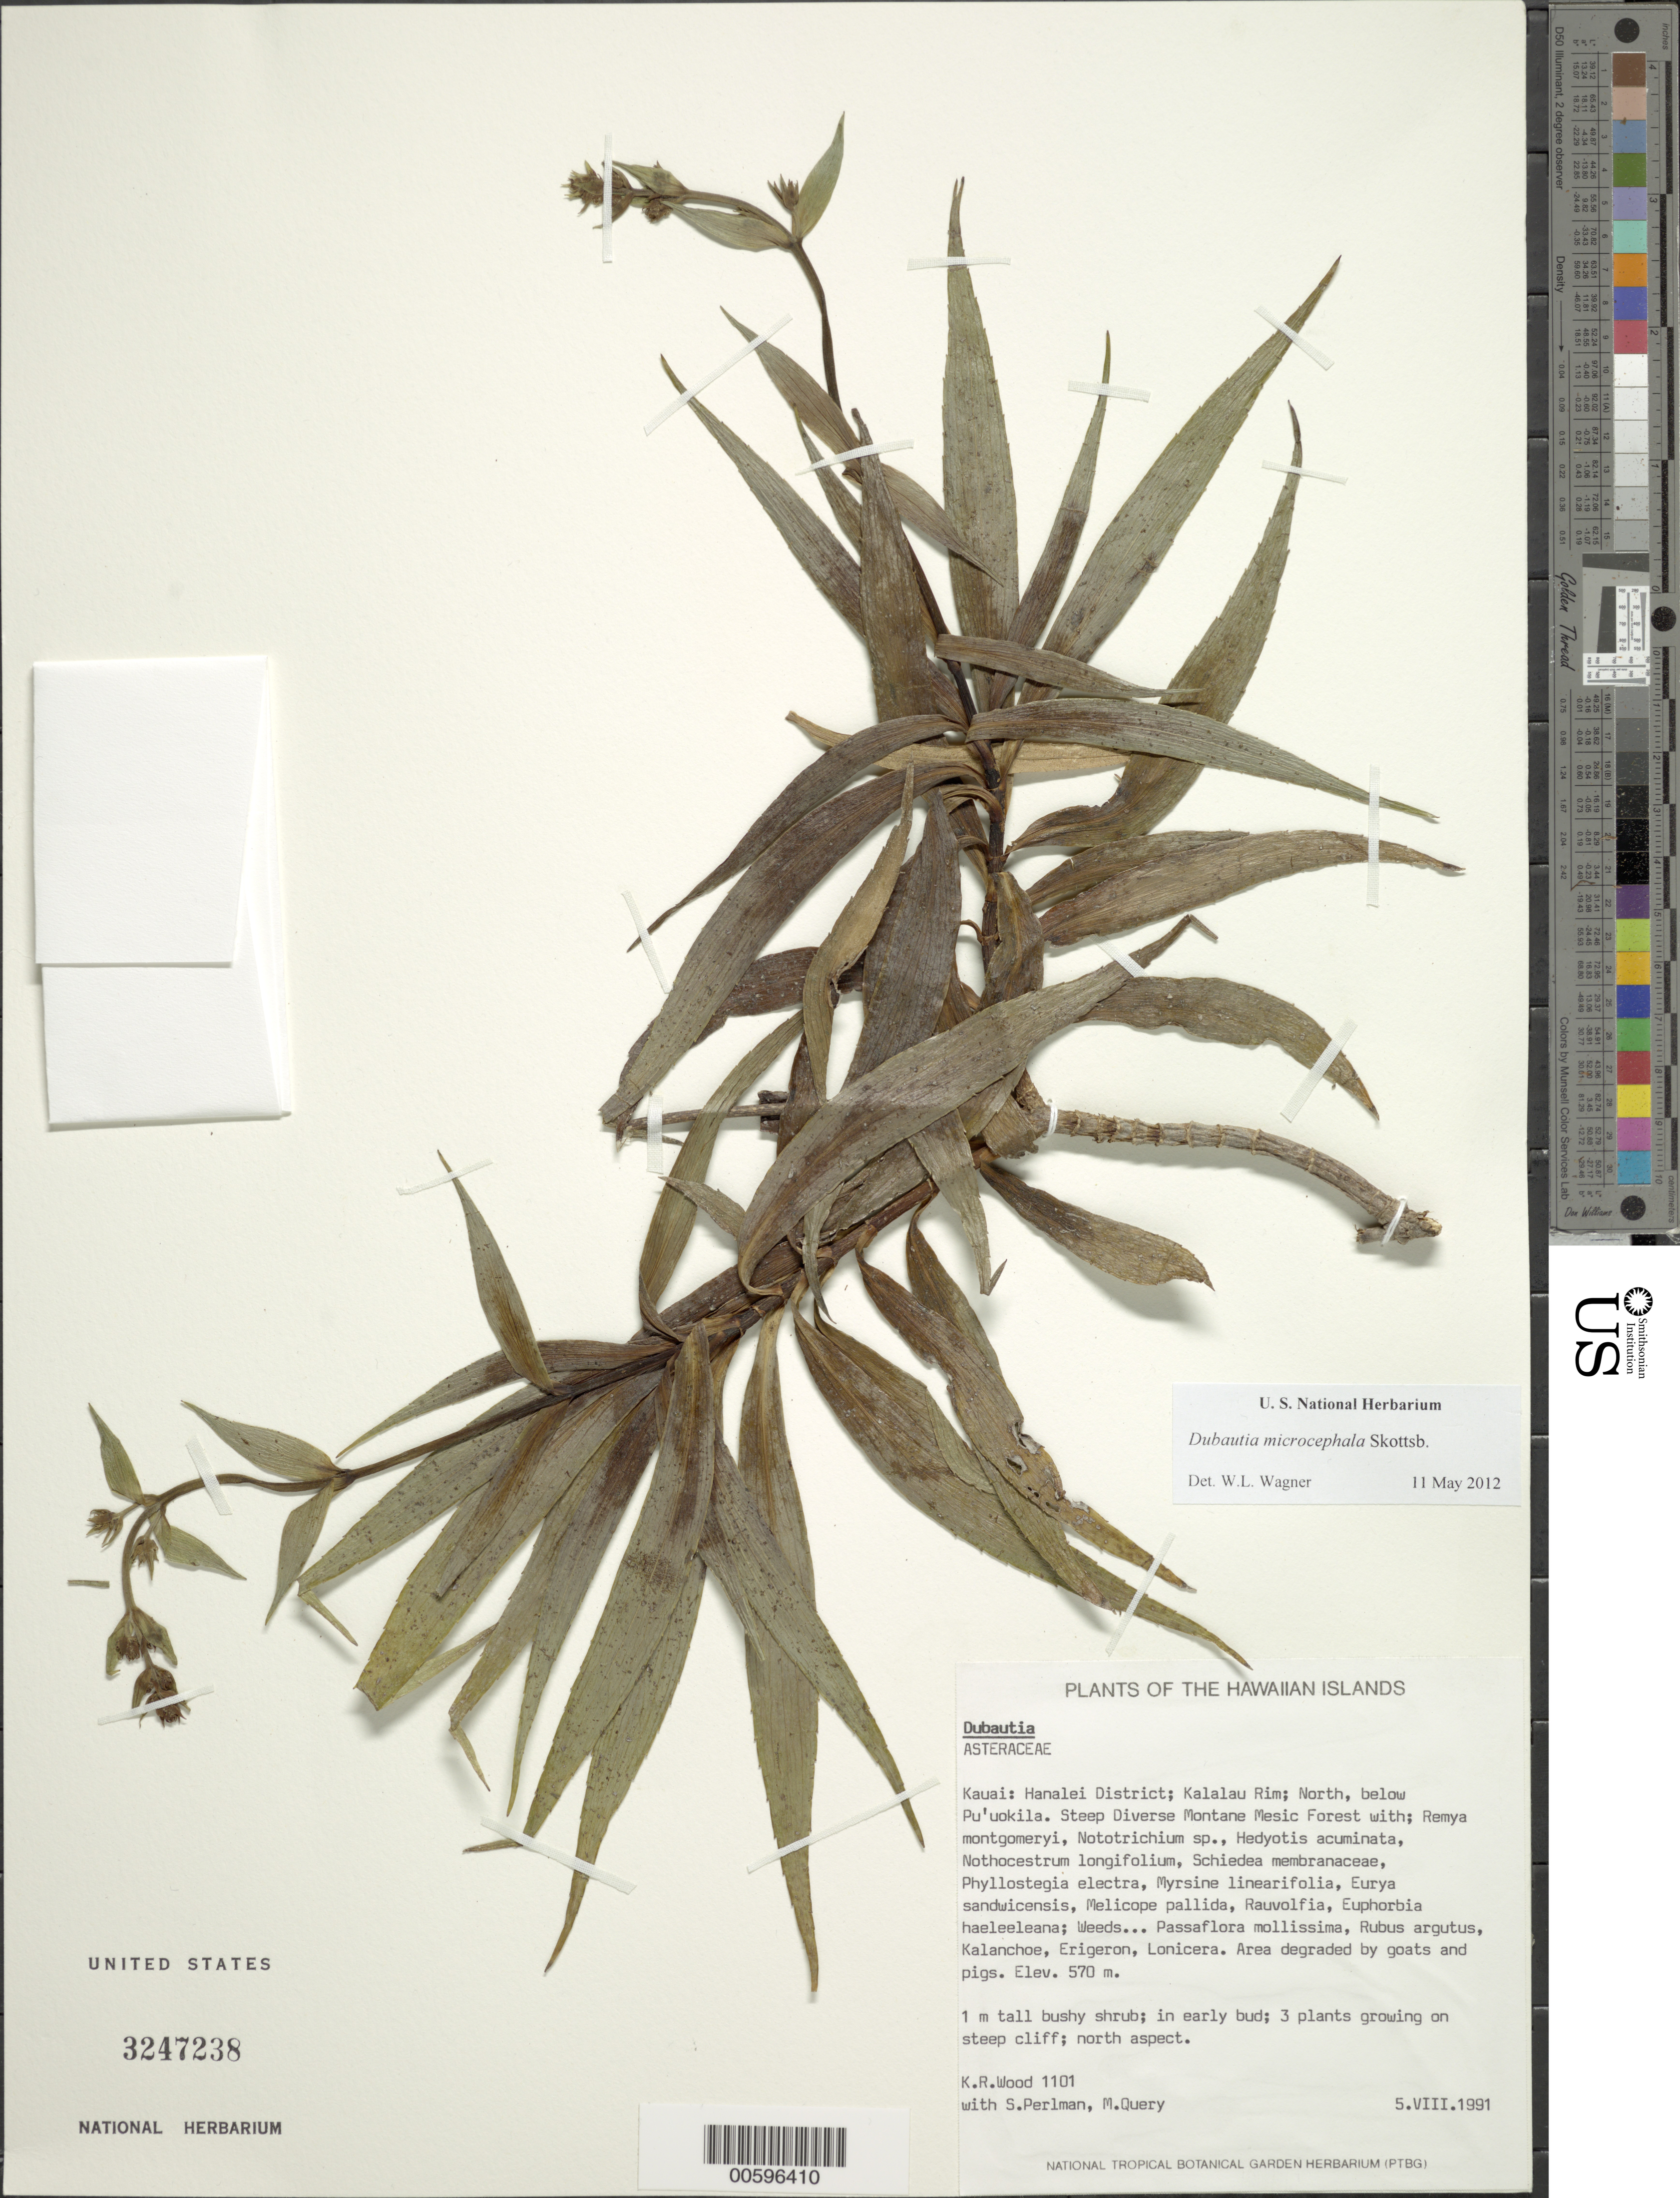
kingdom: Plantae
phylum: Tracheophyta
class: Magnoliopsida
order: Asterales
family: Asteraceae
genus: Dubautia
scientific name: Dubautia microcephala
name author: Skottsb.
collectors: K. R. Wood, S. P. Perlman & M. Query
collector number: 1101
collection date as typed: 5 Aug 1991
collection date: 1991-08-05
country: United States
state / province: Hawaii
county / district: Kauai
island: Kaua'i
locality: Hanalei Dist; Kalalau Rim; N, below Pu'uokila.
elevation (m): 570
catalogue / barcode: US 3247238